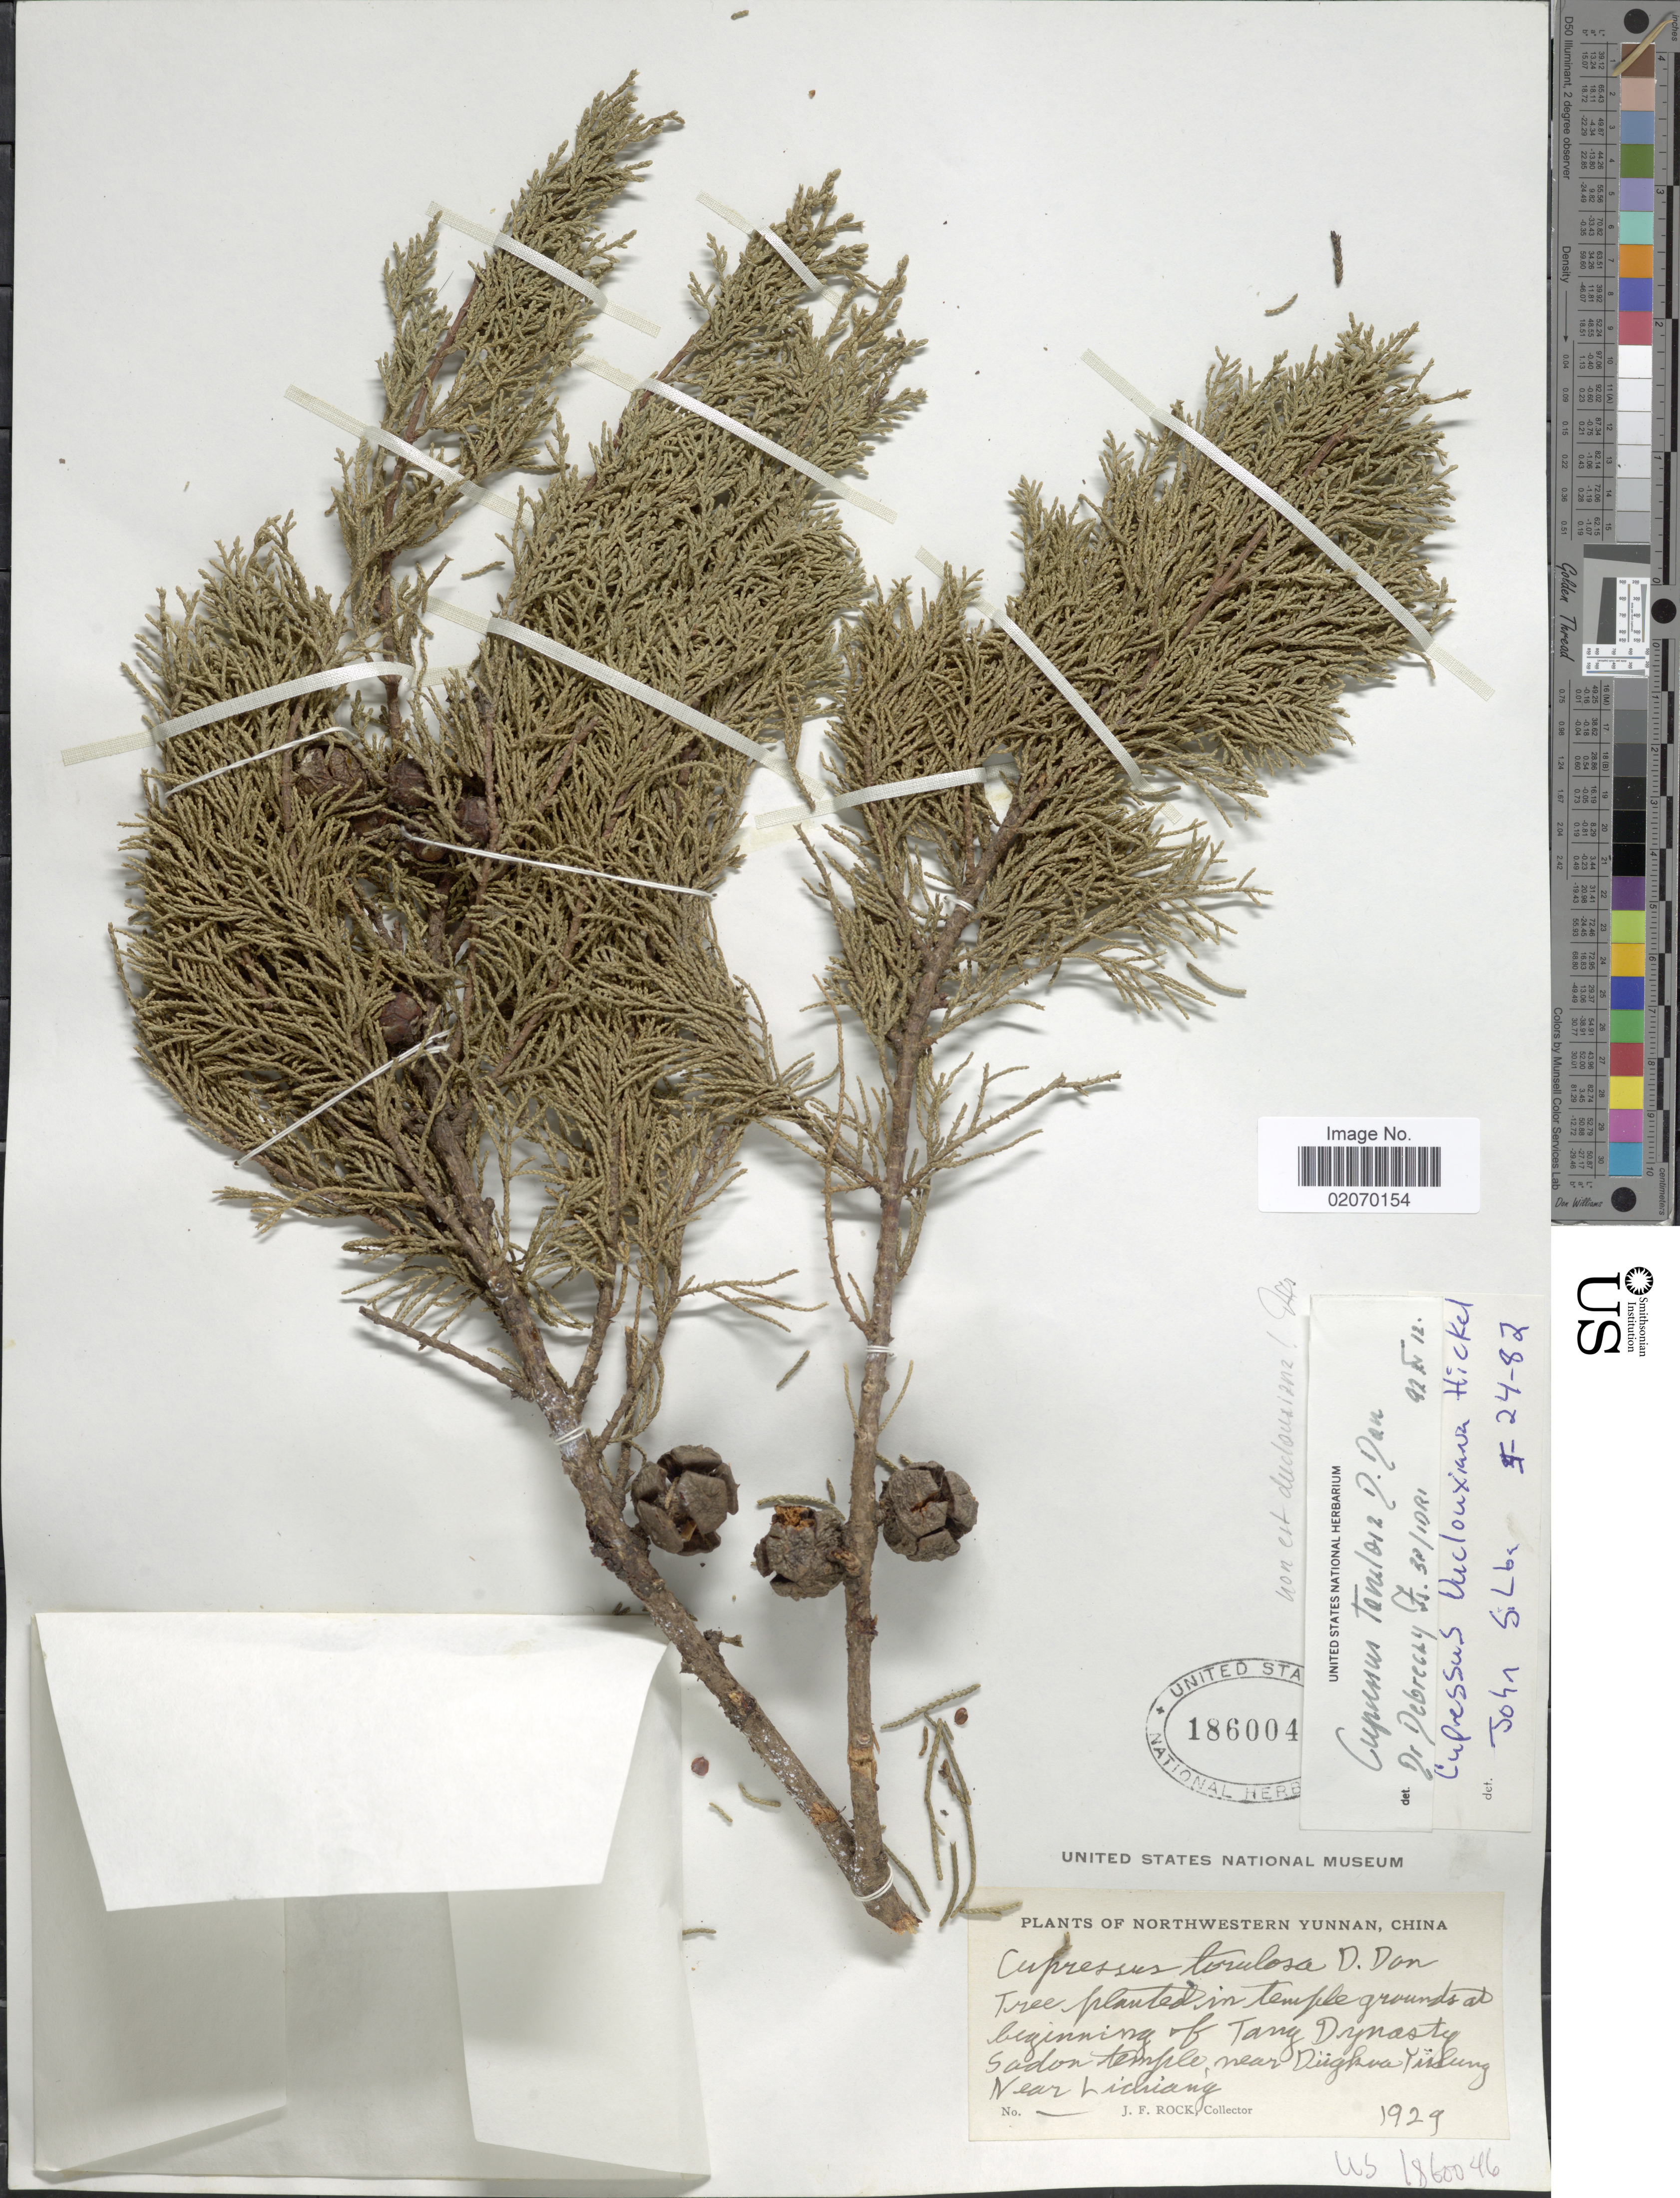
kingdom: Plantae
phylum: Tracheophyta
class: Pinopsida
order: Pinales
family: Cupressaceae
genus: Cupressus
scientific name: Cupressus torulosa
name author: D. Don ex Lamb.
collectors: J. Rock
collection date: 1929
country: China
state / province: Yunnan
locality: Northwestern Yunnan, temple grounds at beginning of Tang Dynasty Sadon Temple, near Diikva yulung, near Lichang